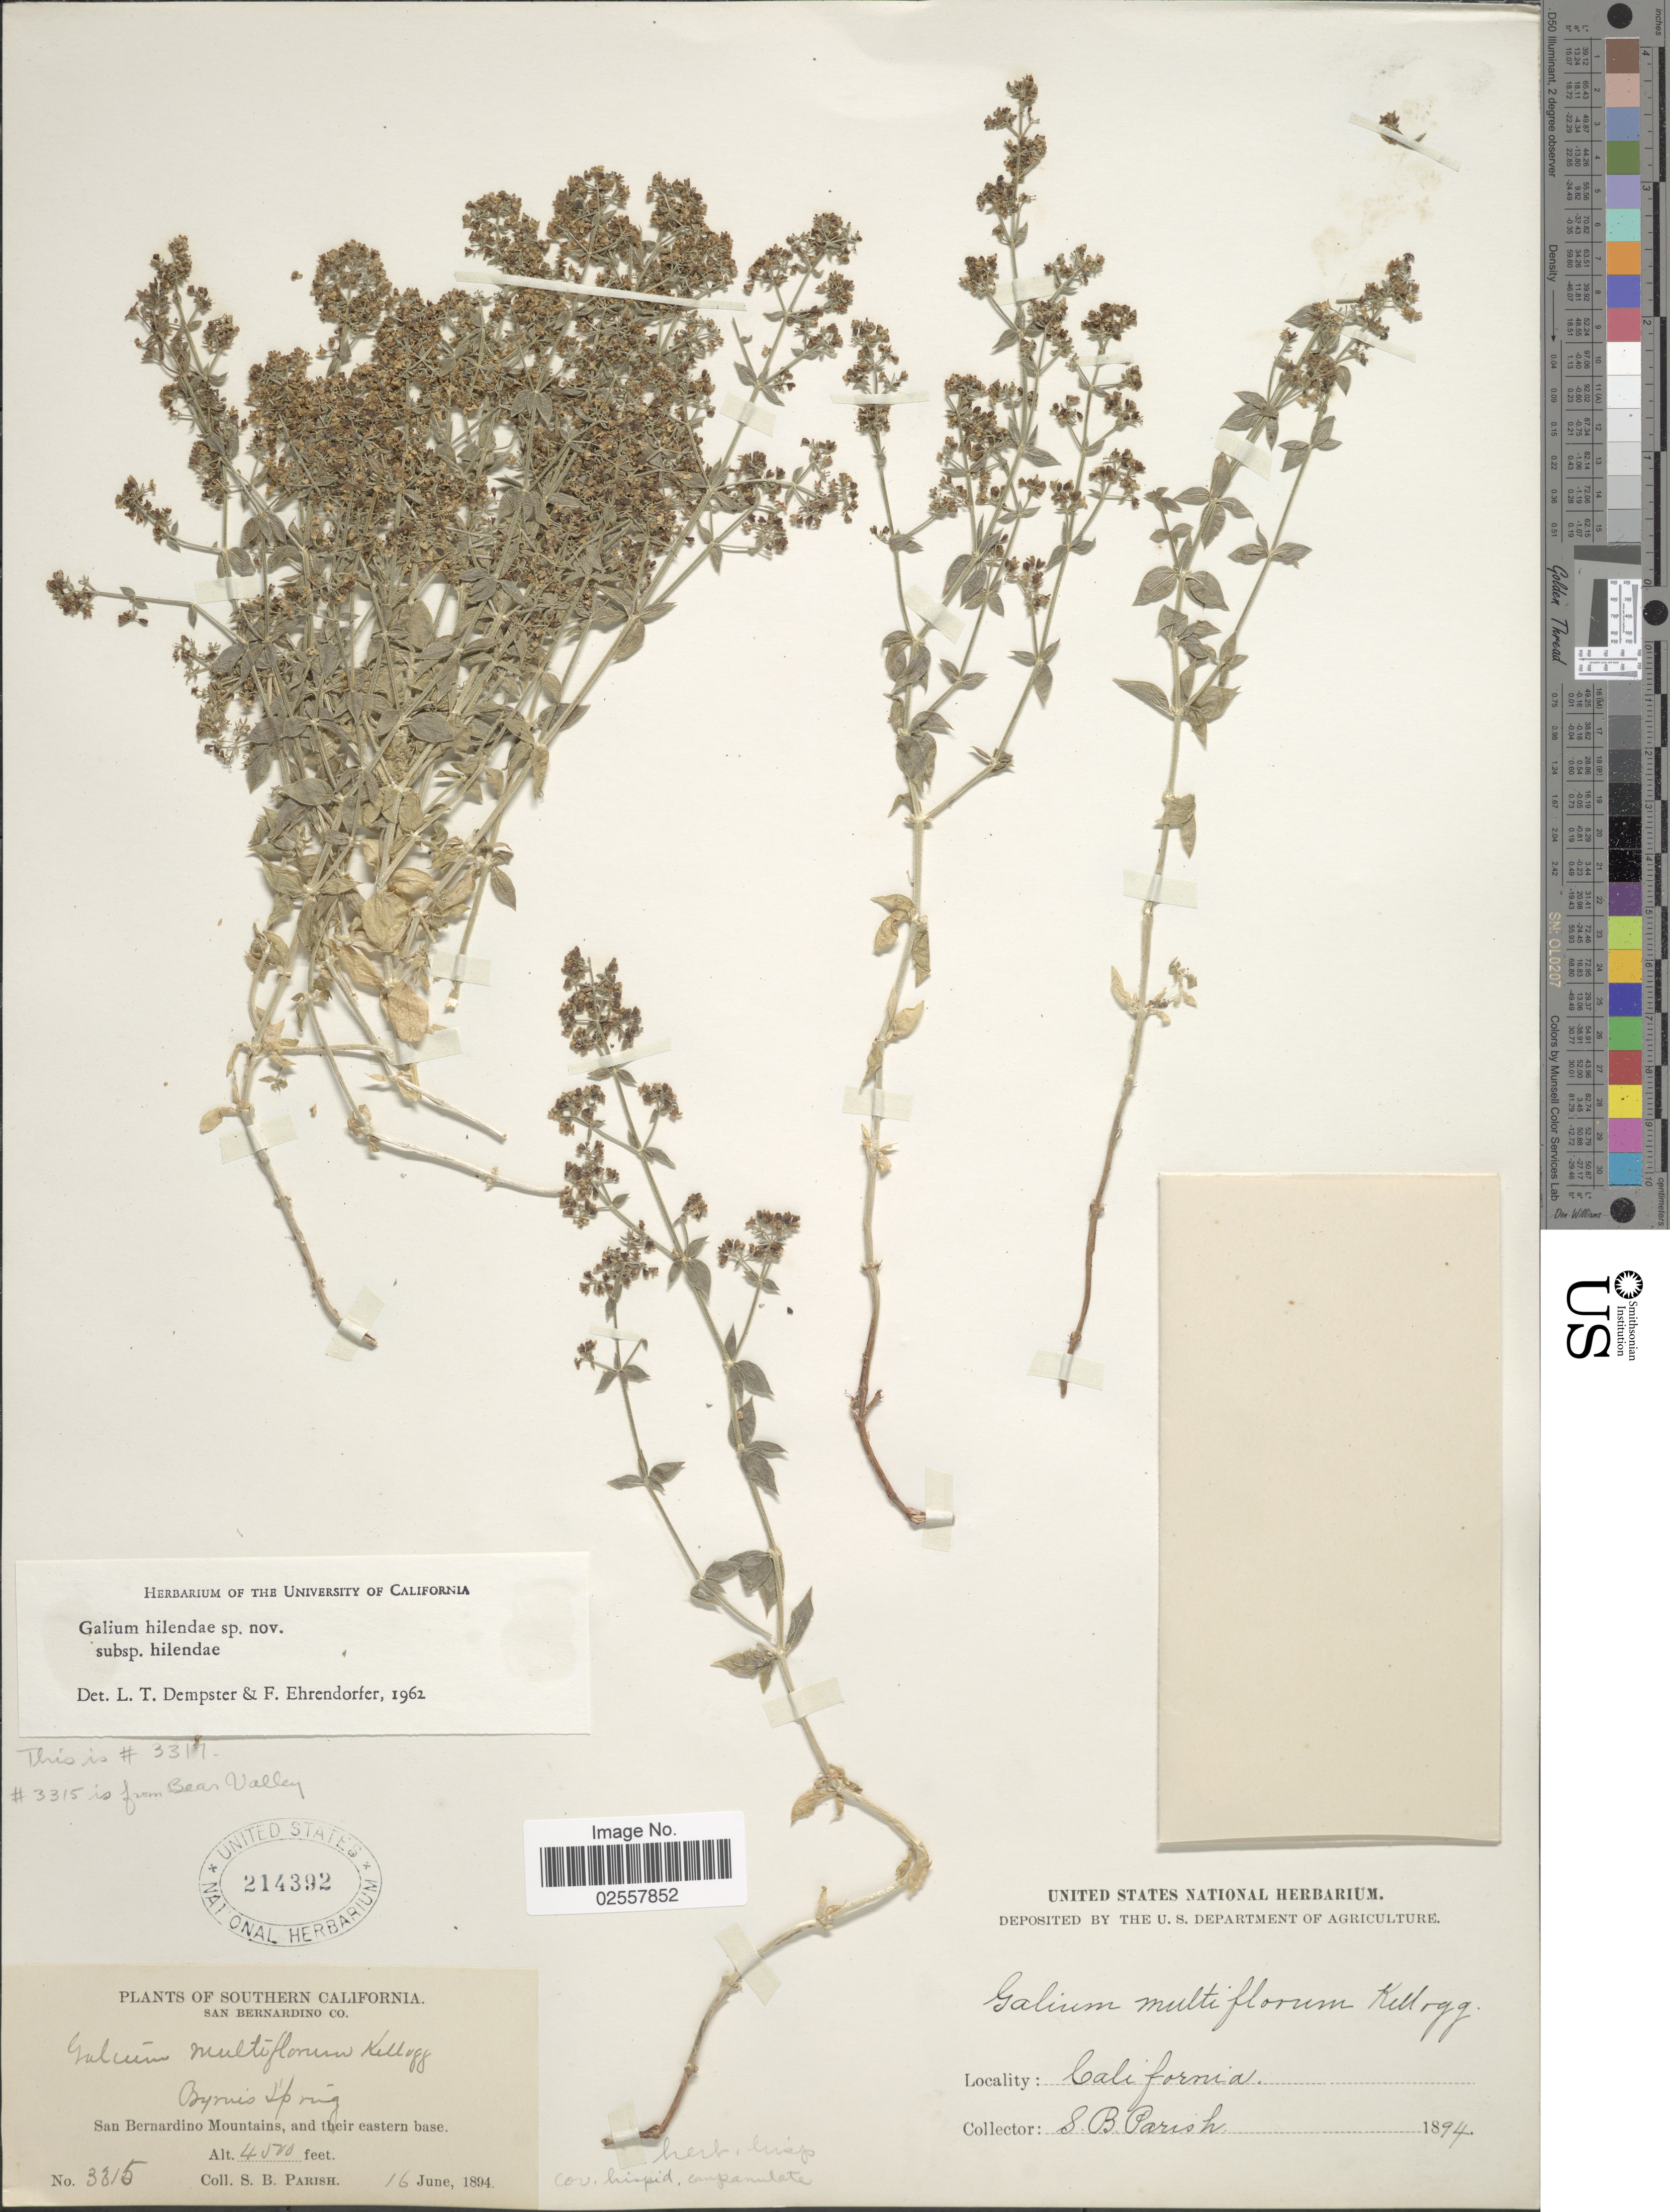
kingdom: Plantae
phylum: Tracheophyta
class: Magnoliopsida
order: Gentianales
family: Rubiaceae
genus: Galium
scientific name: Galium hilendiae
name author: Dempster & Ehrend.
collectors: S. B. Parish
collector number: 3315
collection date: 1894-06-16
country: United States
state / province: California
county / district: San Bernardino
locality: Southern California, San Bernardino Co., San Bernardino Mountains, and their eastern base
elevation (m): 1372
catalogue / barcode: US 214392